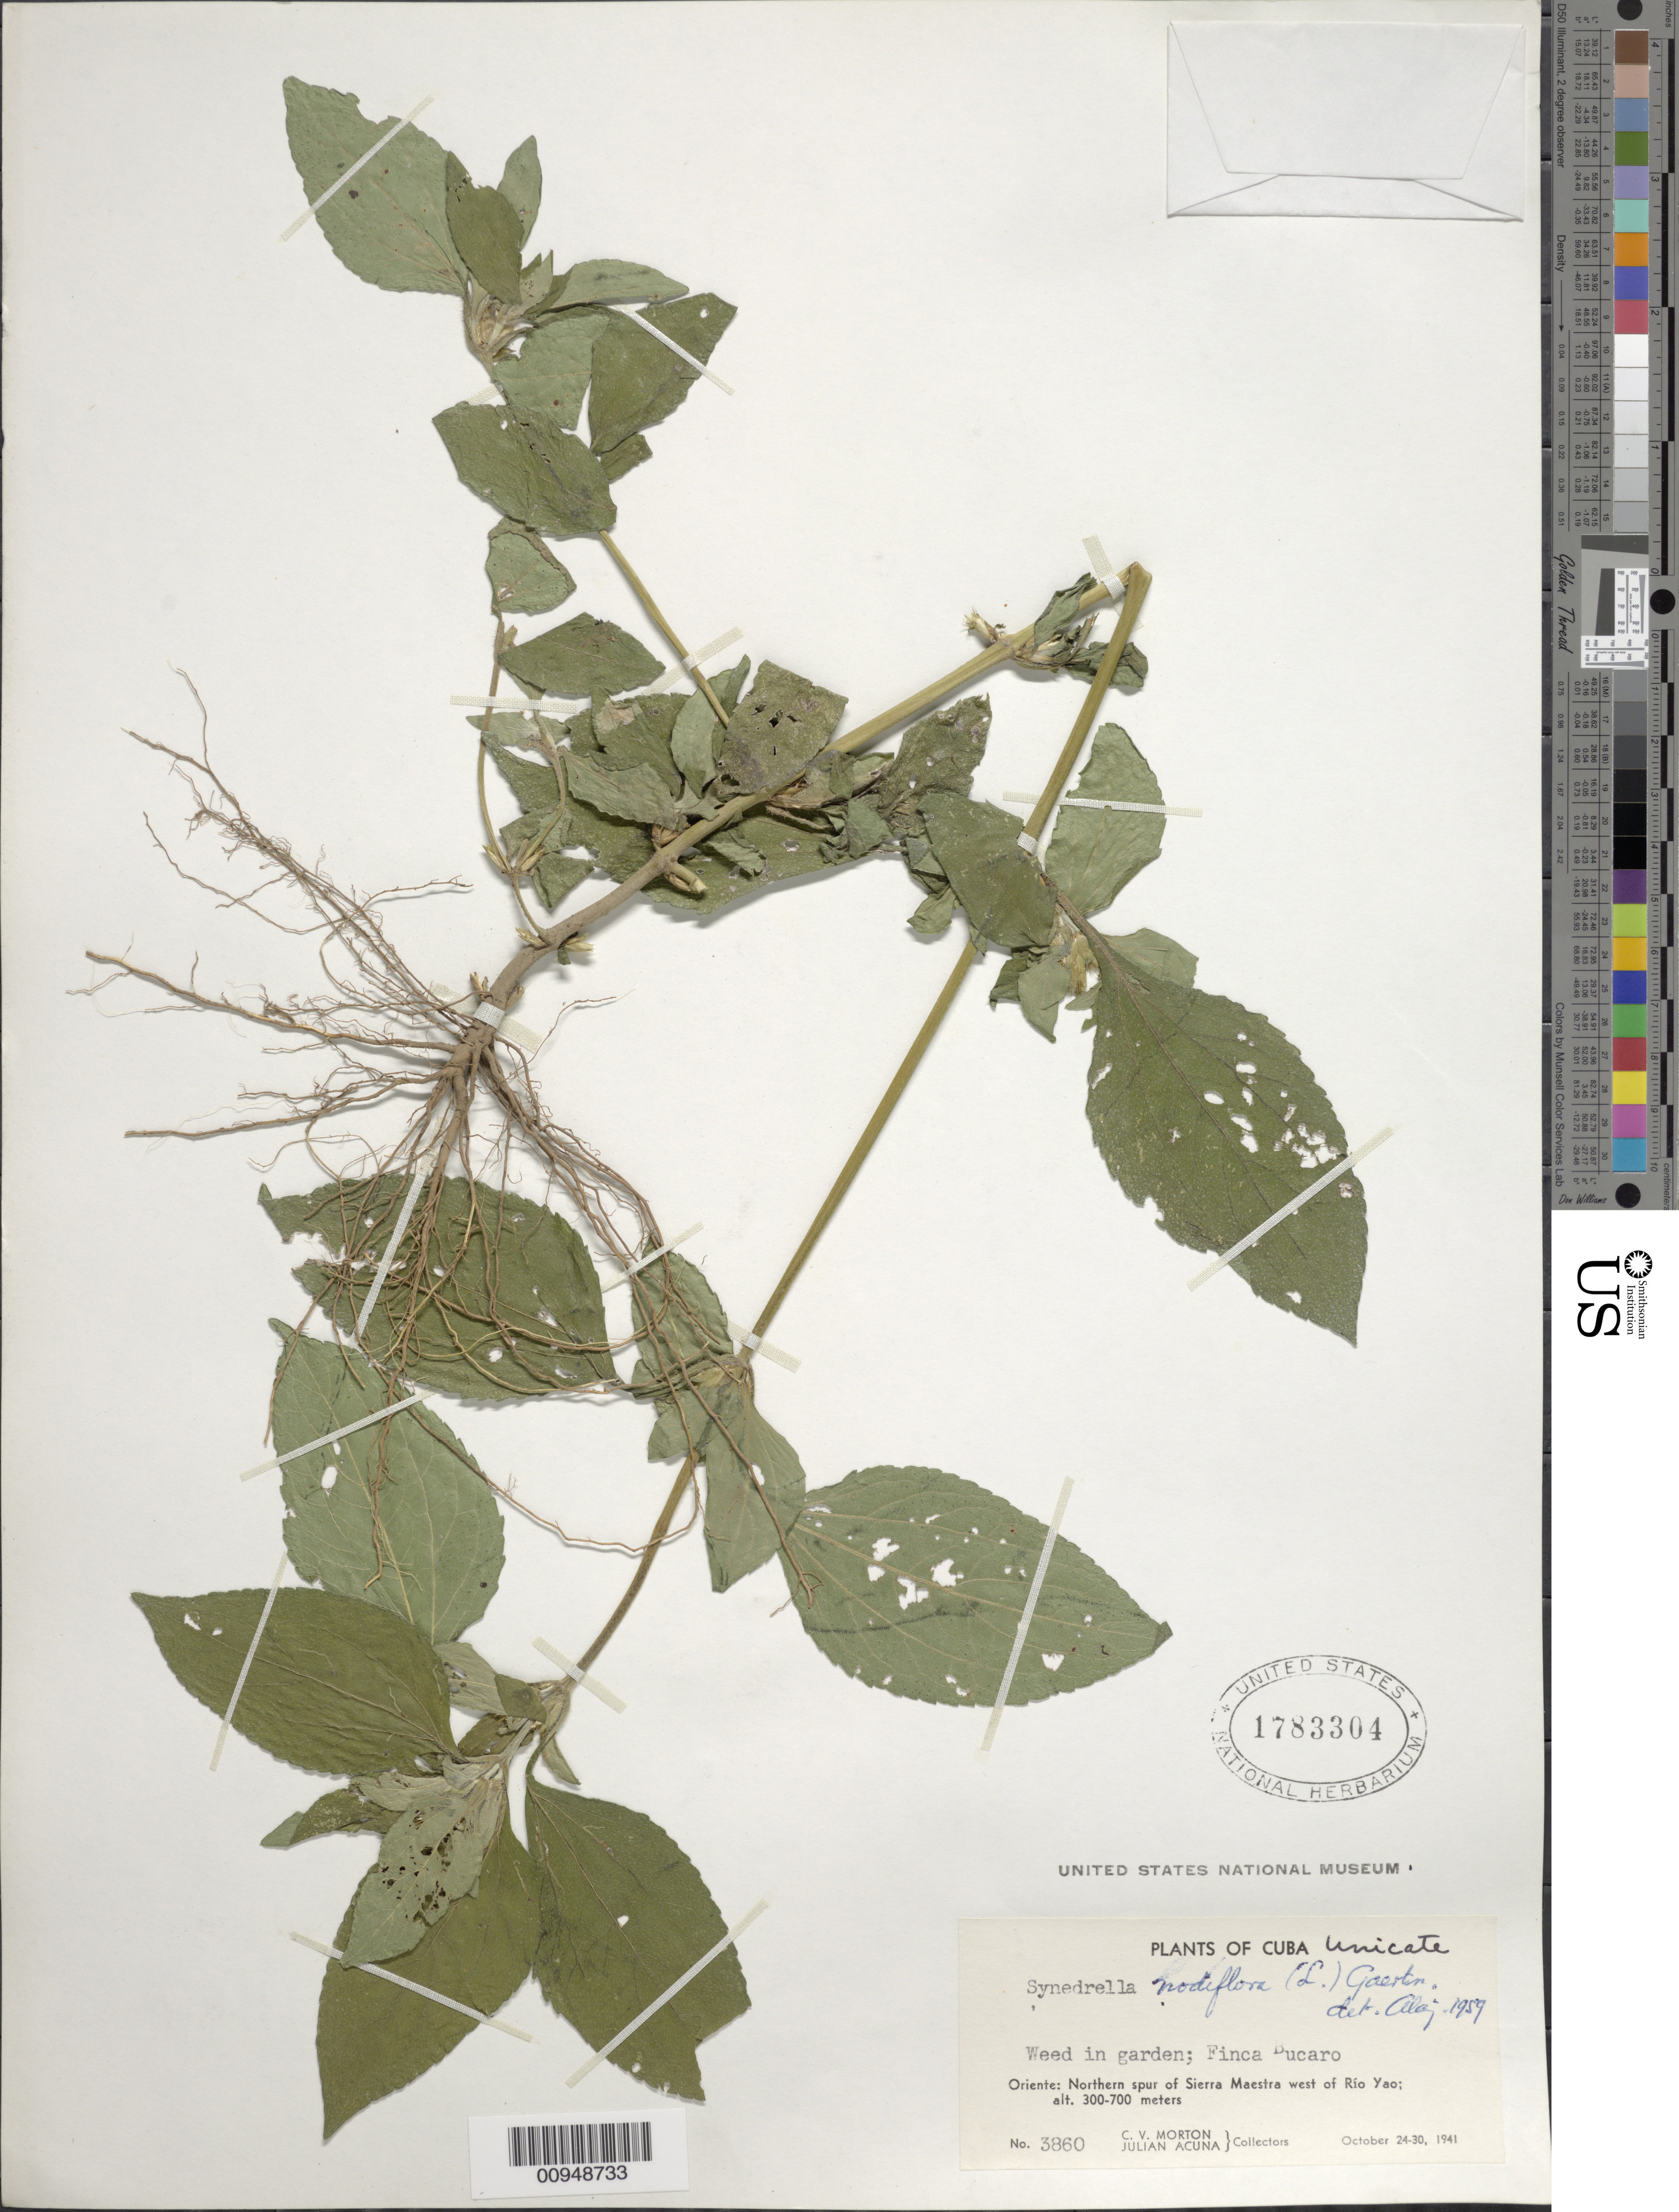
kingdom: Plantae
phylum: Tracheophyta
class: Magnoliopsida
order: Asterales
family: Asteraceae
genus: Synedrella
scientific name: Synedrella nodiflora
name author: (L.) Gaertn.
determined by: Liogier, Alain H.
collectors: C. V. Morton & J. Acuña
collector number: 3860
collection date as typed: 24 Oct 1941 to 30 Oct 1941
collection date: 1941-10-24/1941-10-30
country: Cuba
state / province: Oriente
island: Cuba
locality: Northern spur of Sierra Maestra, W of Río Yao, Finca Bucaro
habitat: In garden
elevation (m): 300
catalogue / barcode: US 1783304